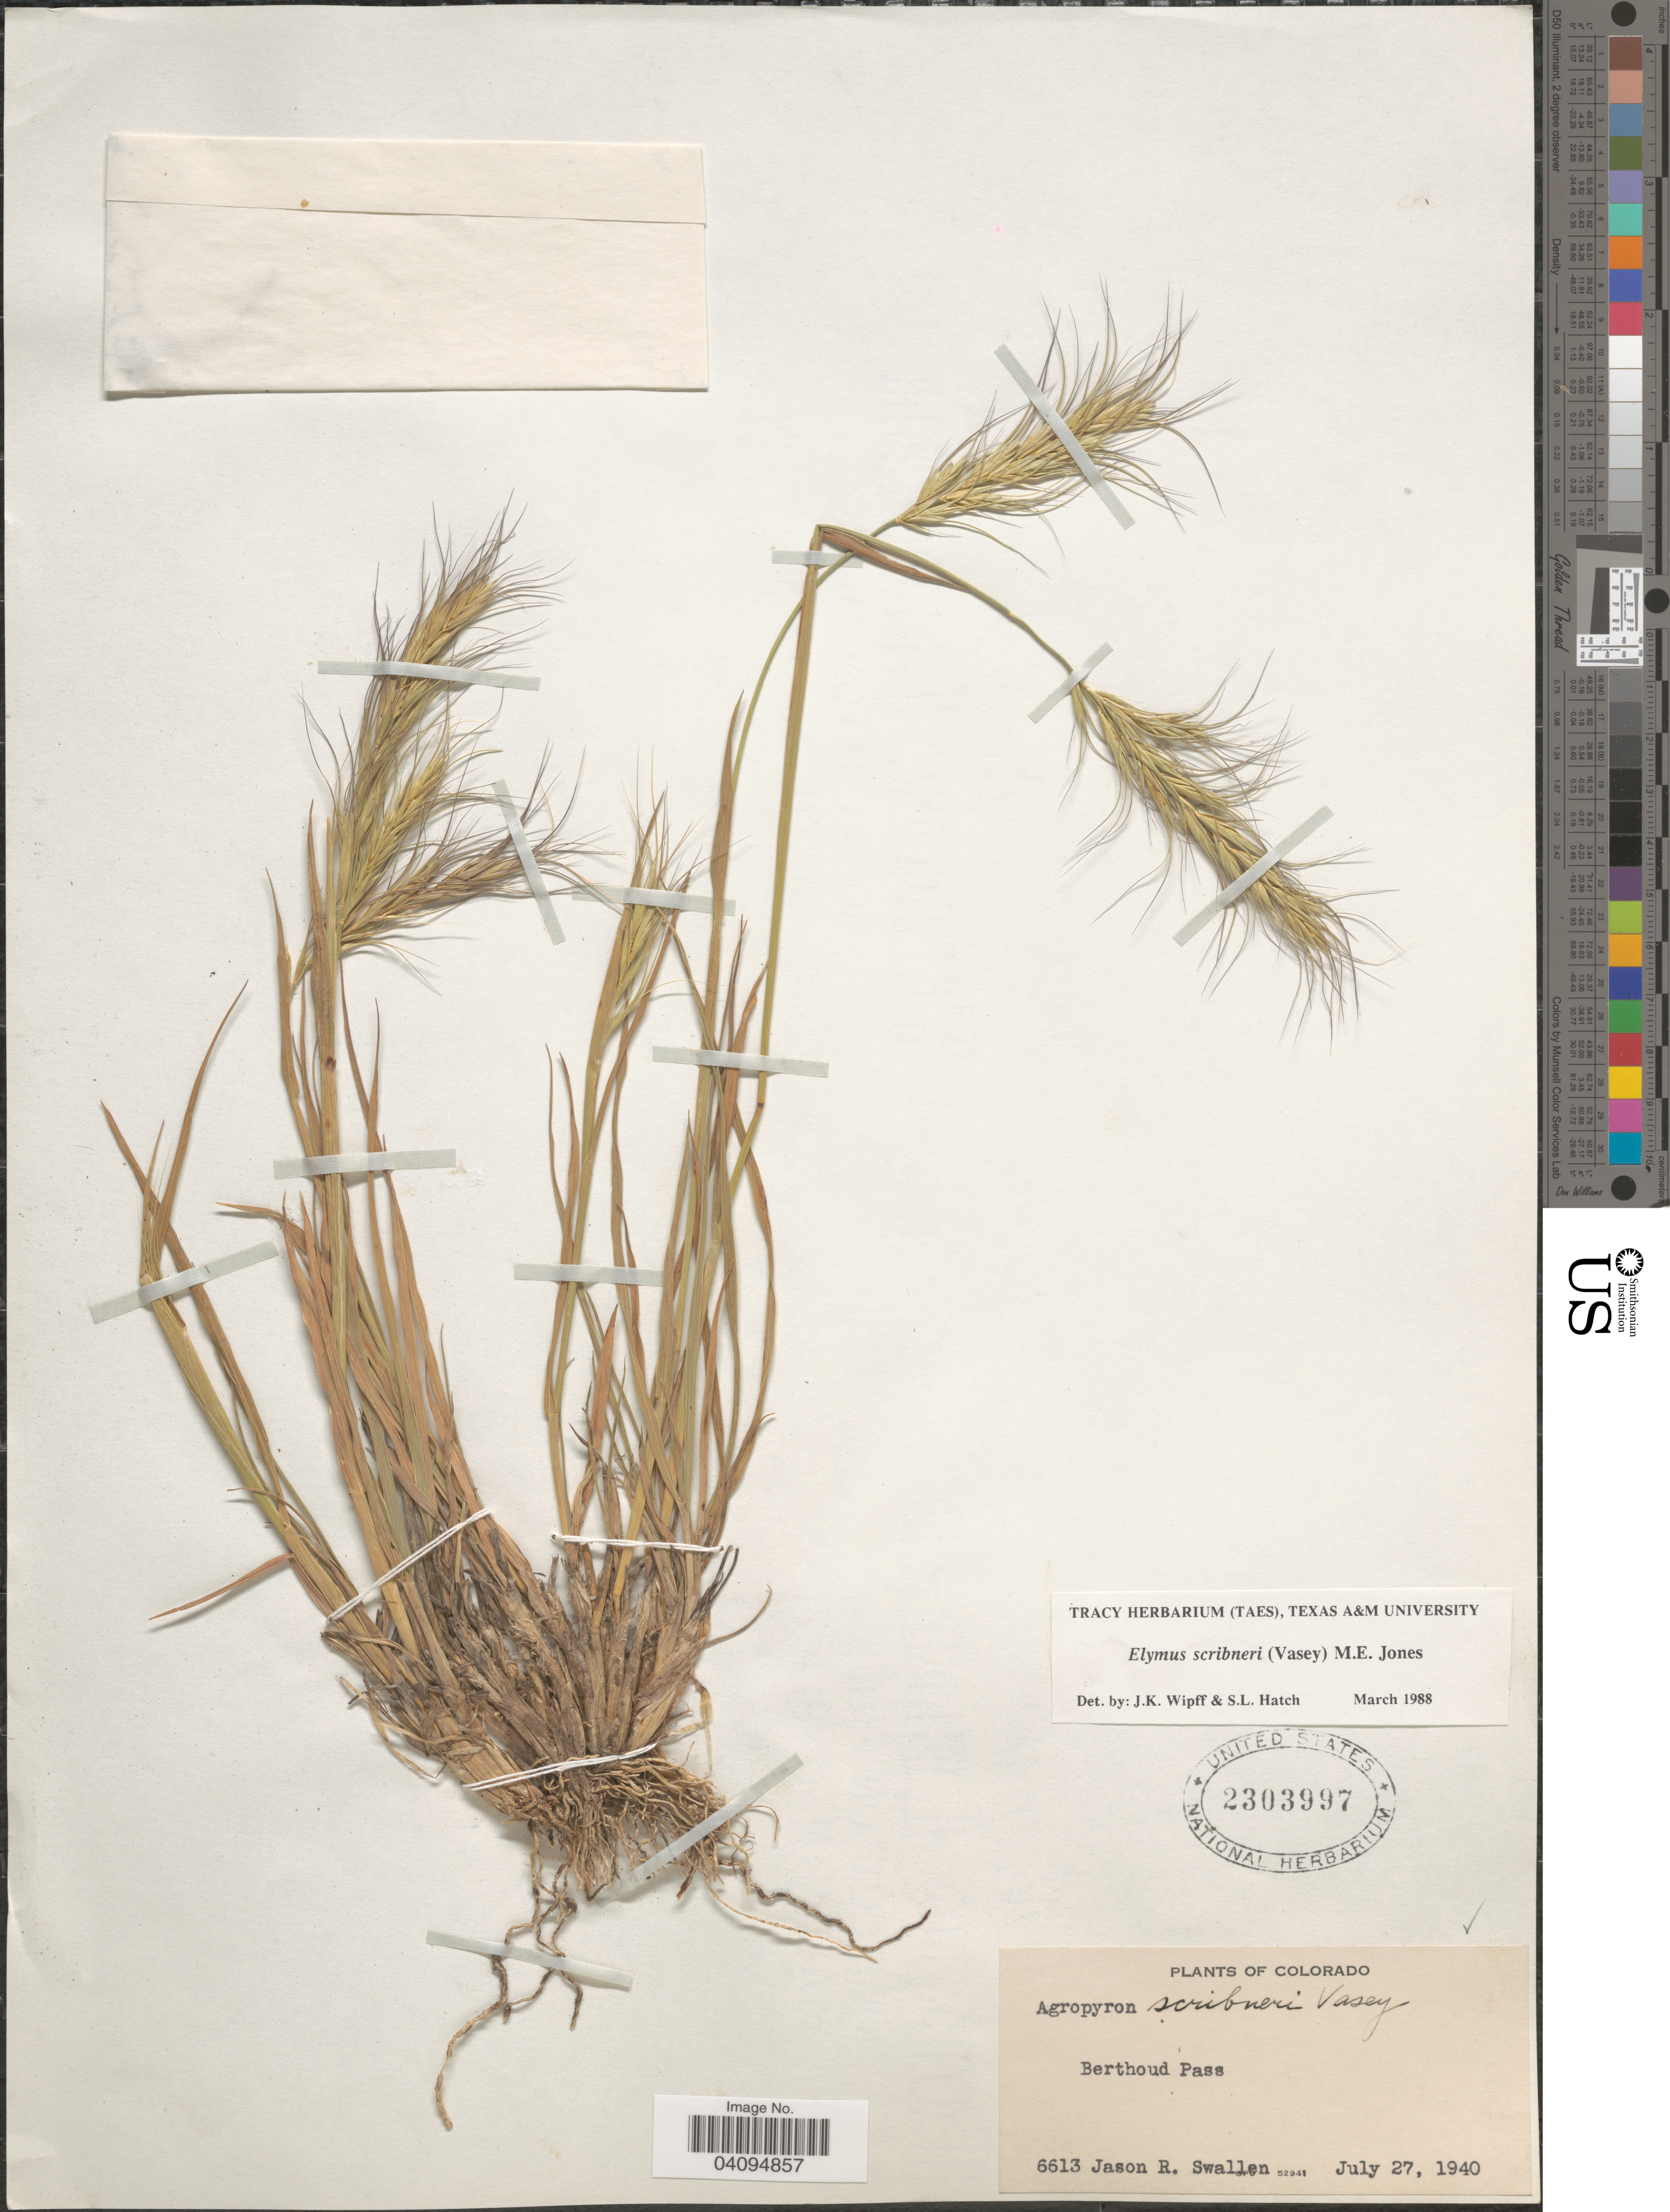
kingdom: Plantae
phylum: Tracheophyta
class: Liliopsida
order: Poales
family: Poaceae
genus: Elymus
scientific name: Elymus scribneri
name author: (Vasey) M.E. Jones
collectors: J. R. Swallen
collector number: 6613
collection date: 1940-07-27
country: United States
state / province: Colorado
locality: Berthoud Pass.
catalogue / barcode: US 2303997